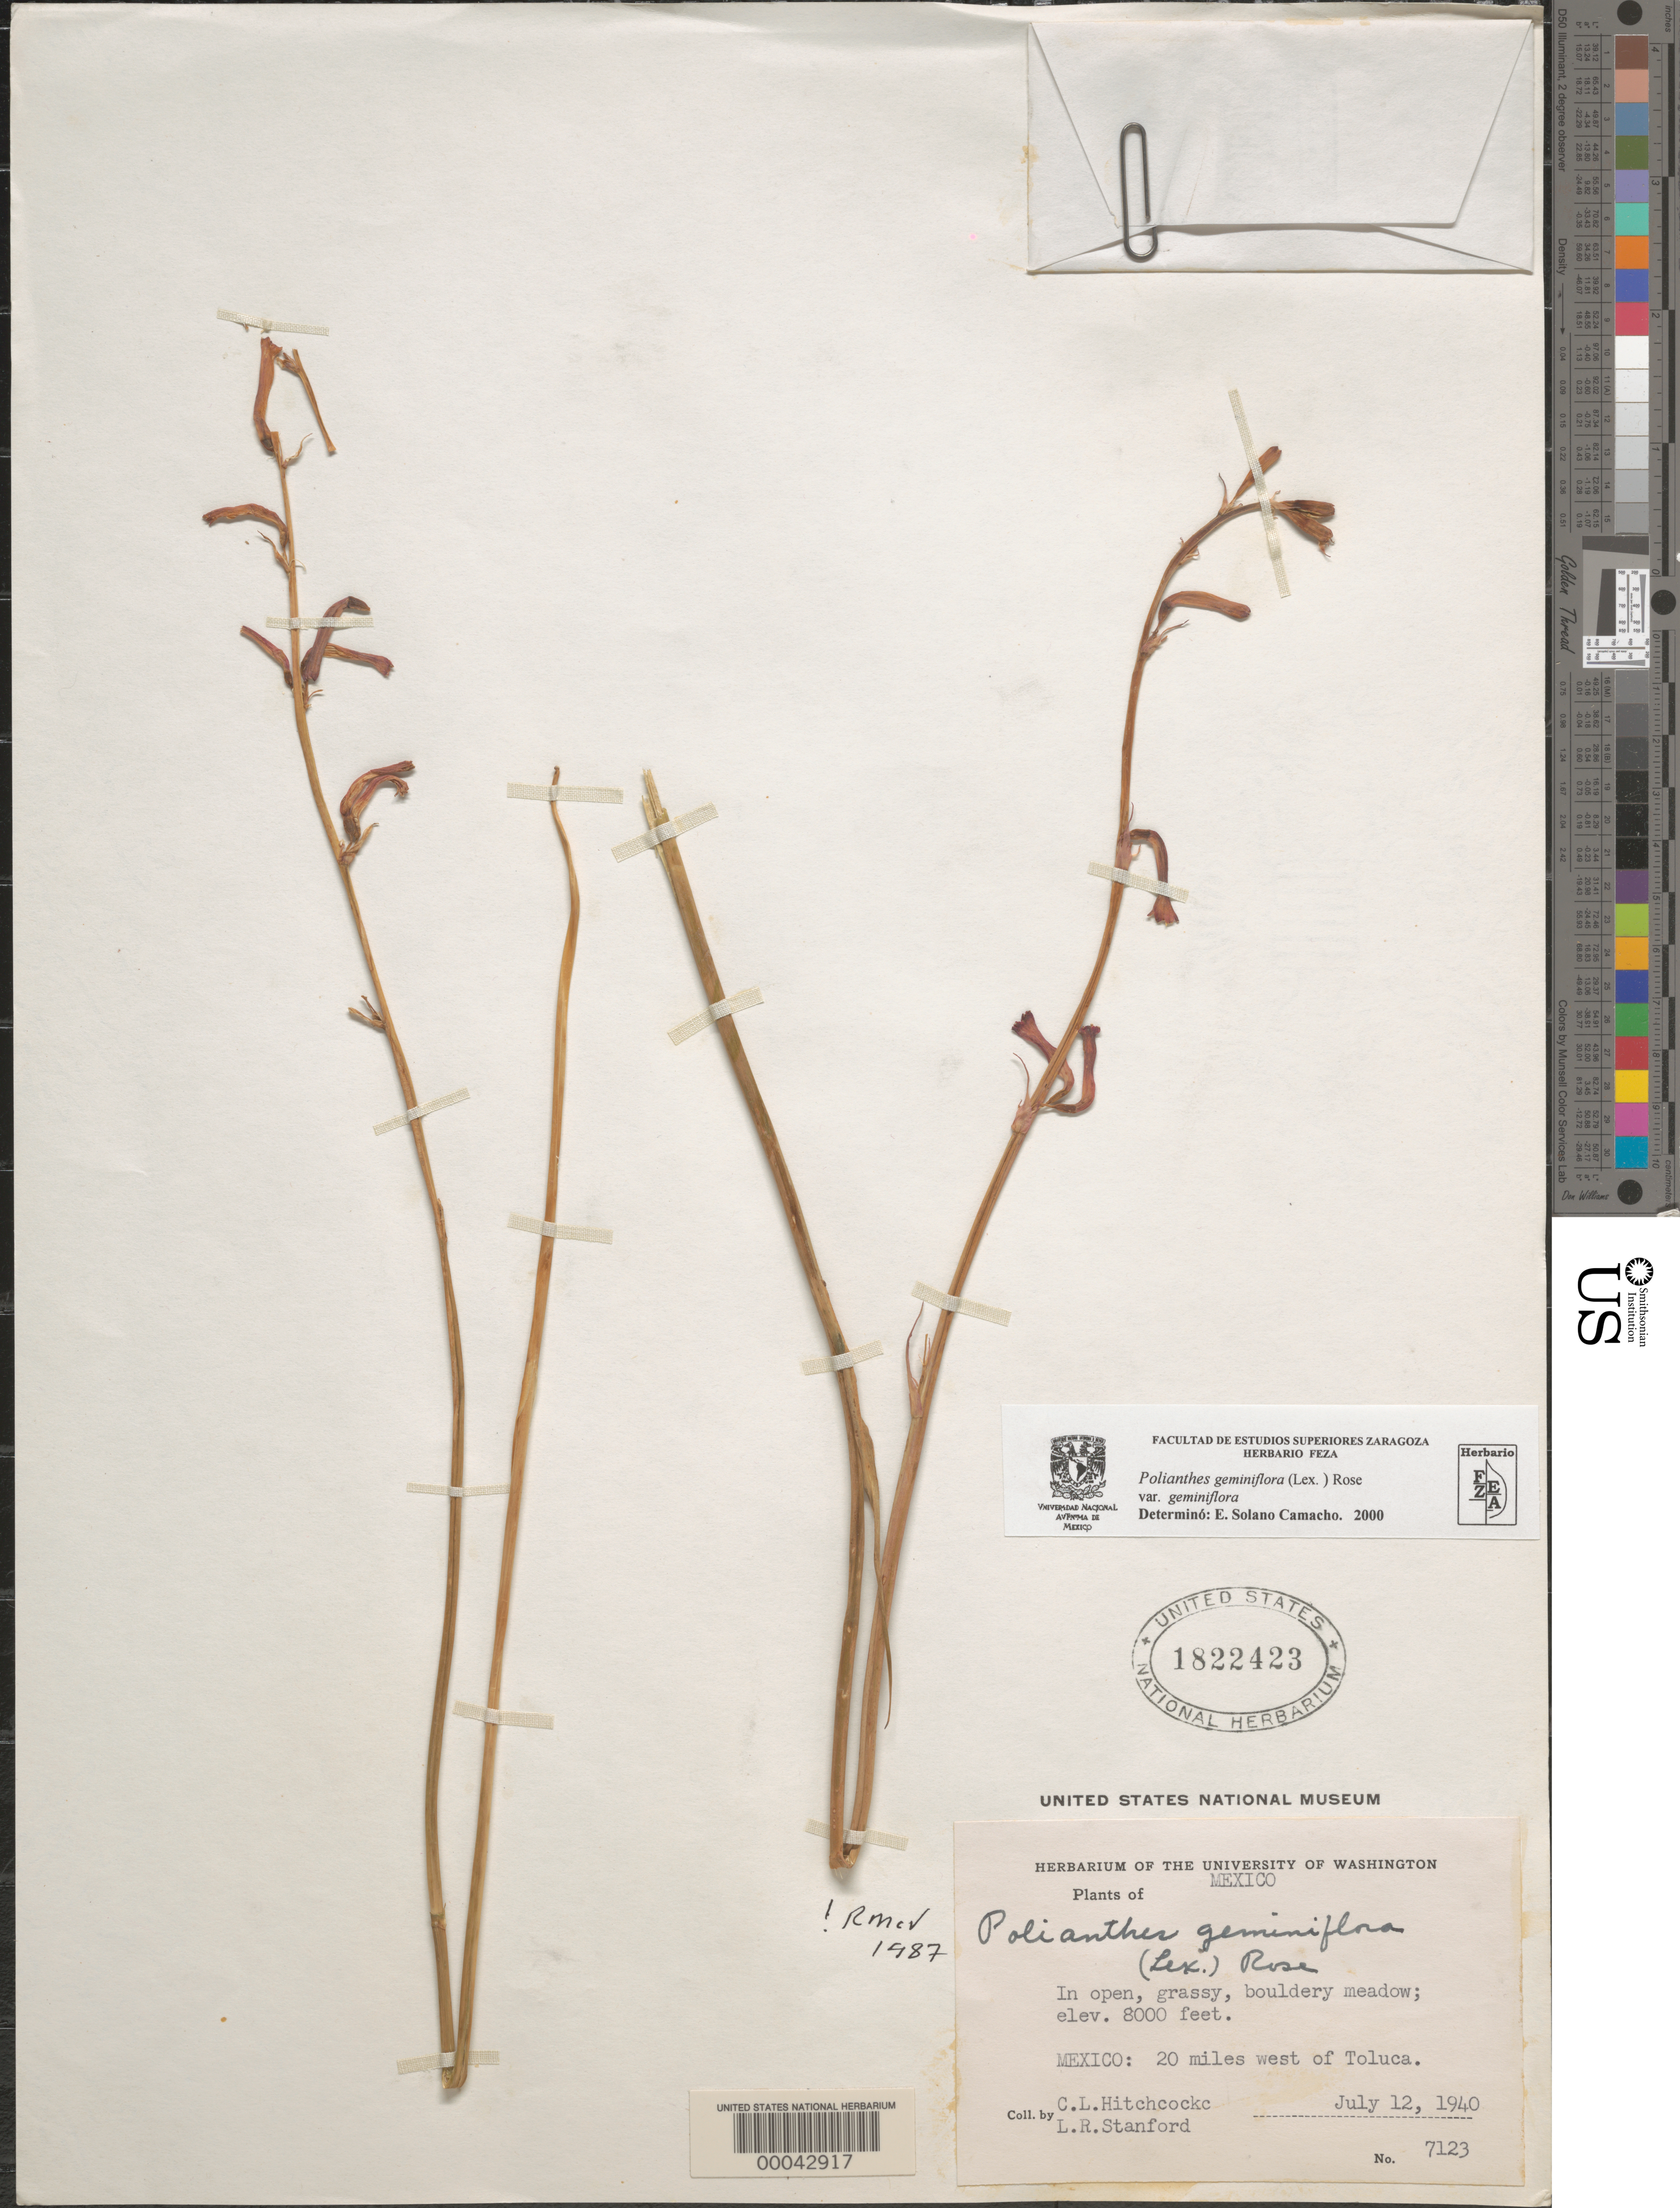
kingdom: Plantae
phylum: Tracheophyta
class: Liliopsida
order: Asparagales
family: Asparagaceae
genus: Polianthes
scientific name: Polianthes geminiflora var. geminiflora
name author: (Lex.) Rose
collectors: A. S. Hitchcock & L. R. Stanford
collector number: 7123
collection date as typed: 12 Jul 1940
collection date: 1940-07-12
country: Mexico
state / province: México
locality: W of Toluca.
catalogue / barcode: US 1822423